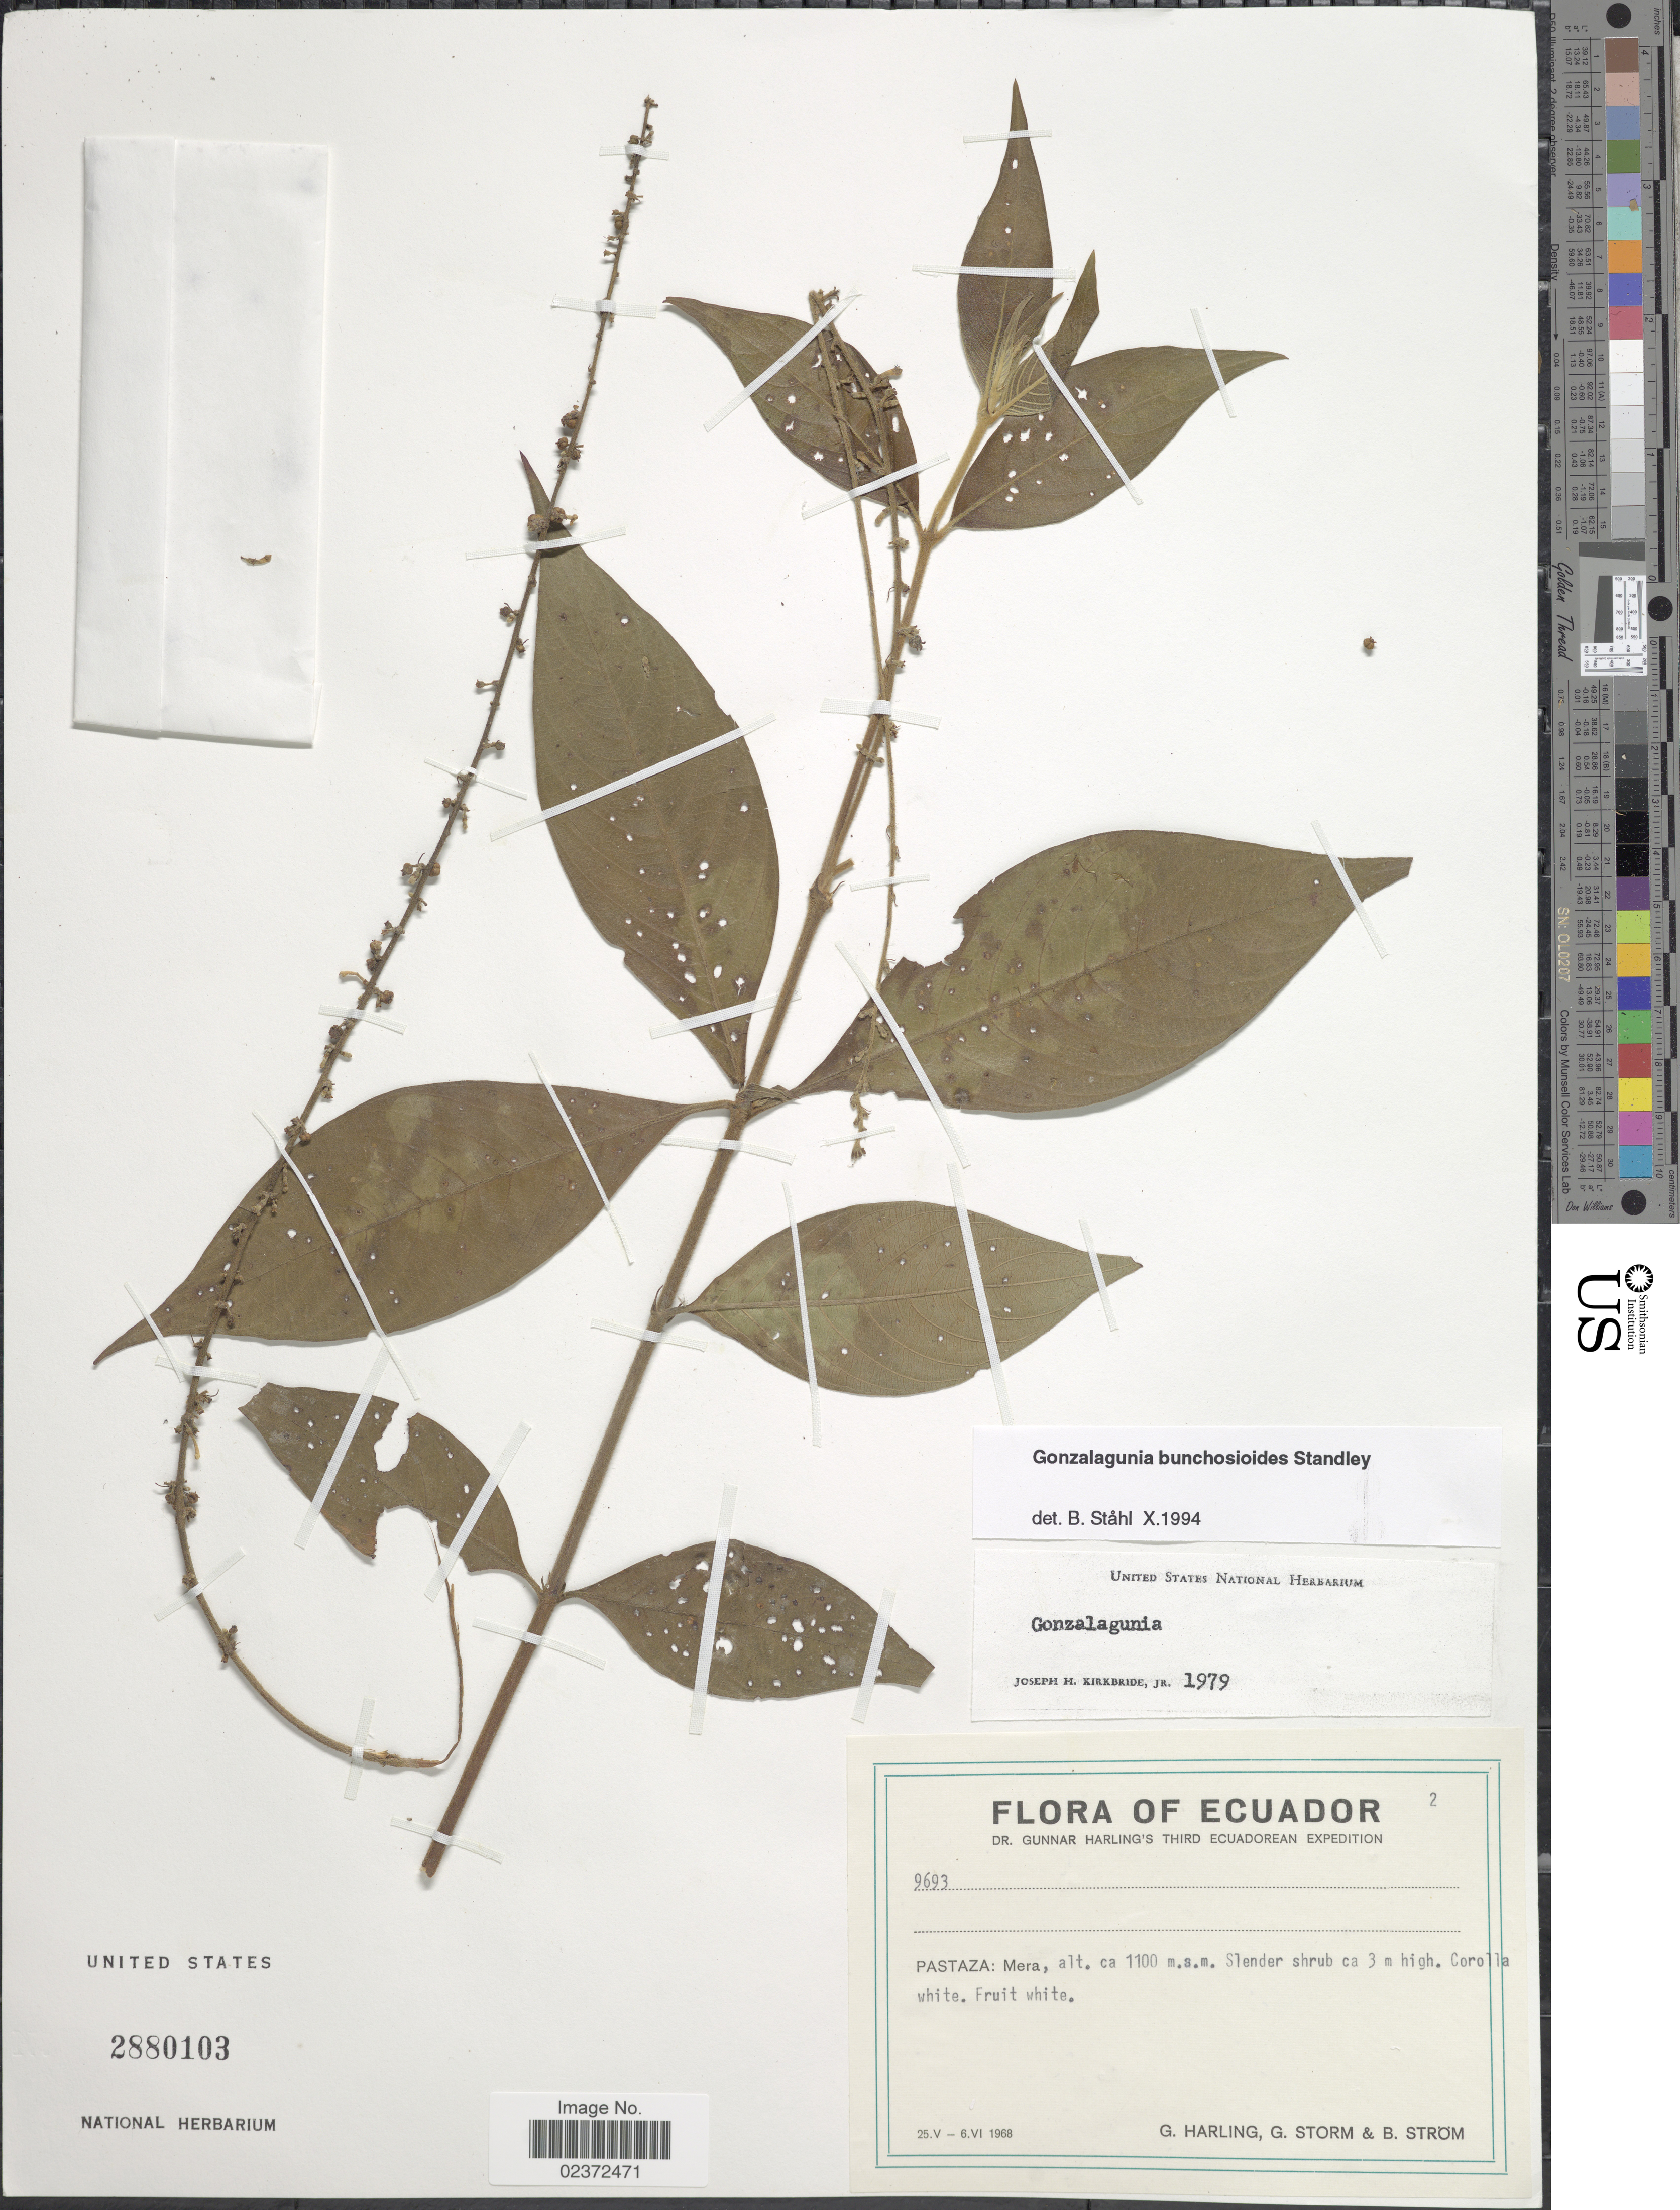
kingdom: Plantae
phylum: Tracheophyta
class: Magnoliopsida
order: Gentianales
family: Rubiaceae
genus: Gonzalagunia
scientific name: Gonzalagunia bunchosioides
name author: Standl.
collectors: G. Harling, G. Storm & B. Ström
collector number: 9693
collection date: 1968-05-25/1968-06-06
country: Ecuador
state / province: Pastaza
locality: Mera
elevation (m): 1100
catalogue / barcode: US 2880103